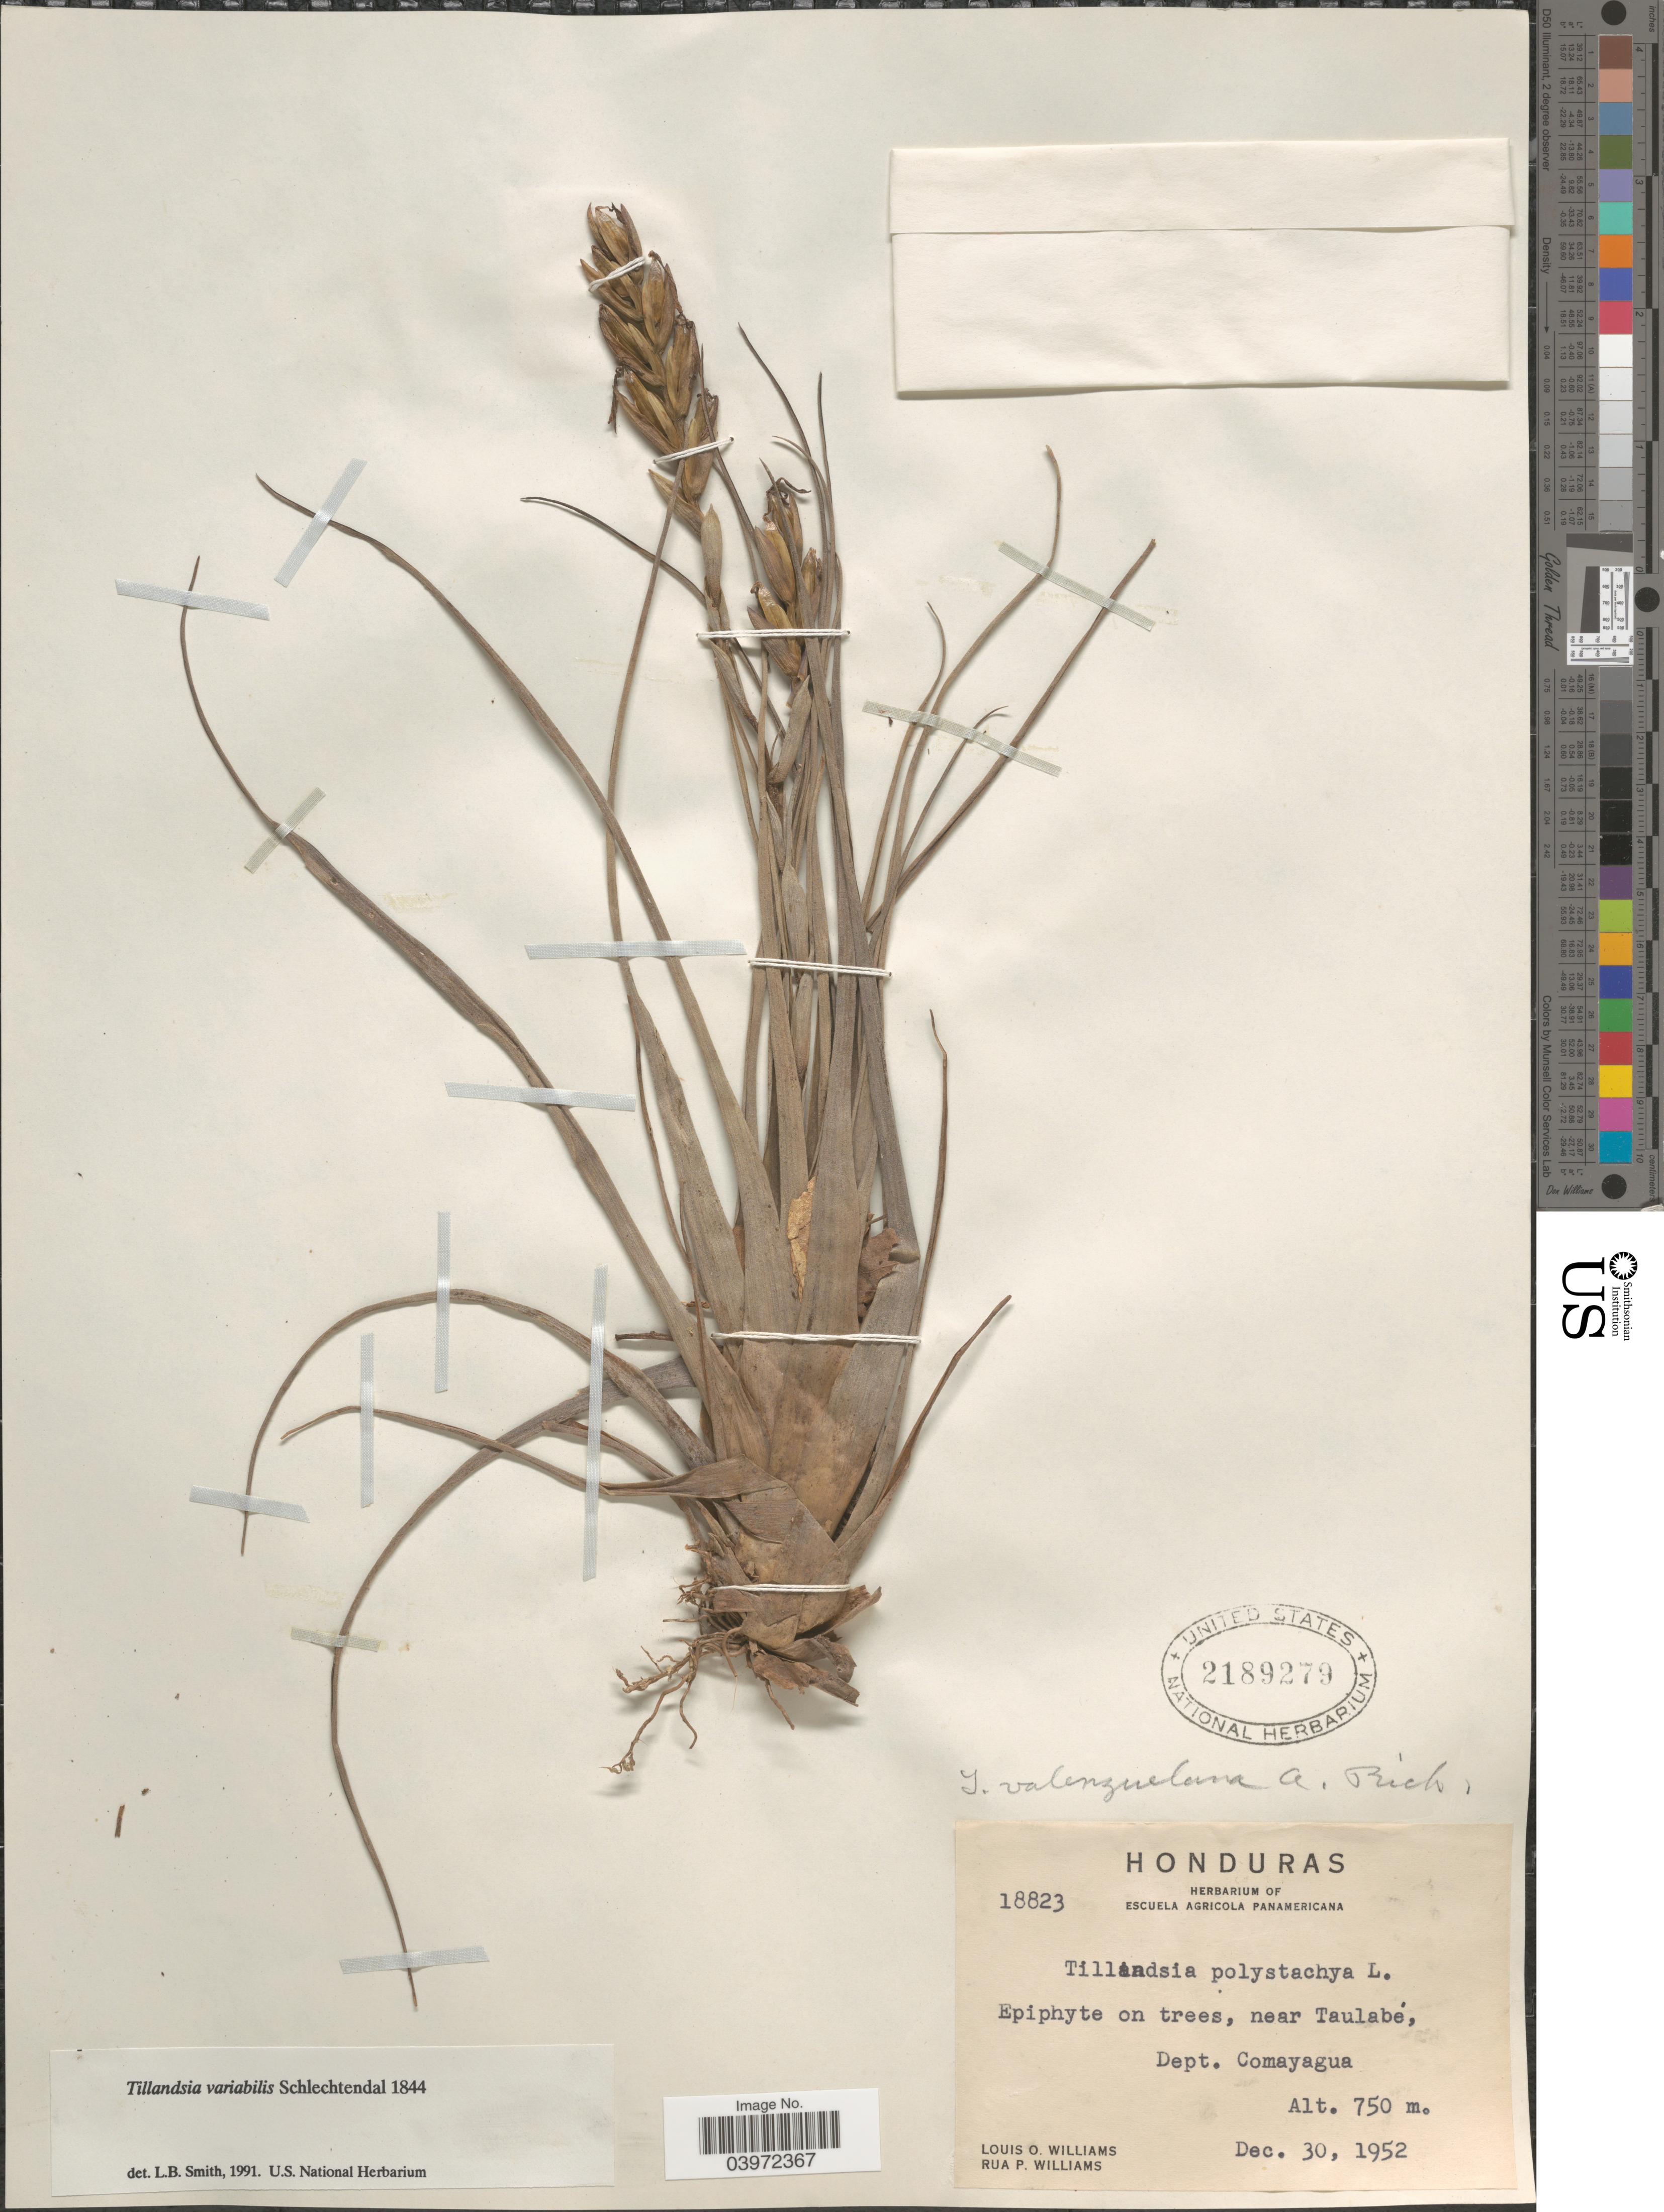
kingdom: Plantae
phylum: Tracheophyta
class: Liliopsida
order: Poales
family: Bromeliaceae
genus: Tillandsia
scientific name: Tillandsia variabilis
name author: Schltdl.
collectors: L. O. Williams & R. P. Williams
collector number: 18823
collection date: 1952-12-30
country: Honduras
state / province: Comayagua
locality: Epiphyte on trees, near Taulabe, Dept. Comayagua.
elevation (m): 750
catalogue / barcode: US 2189279